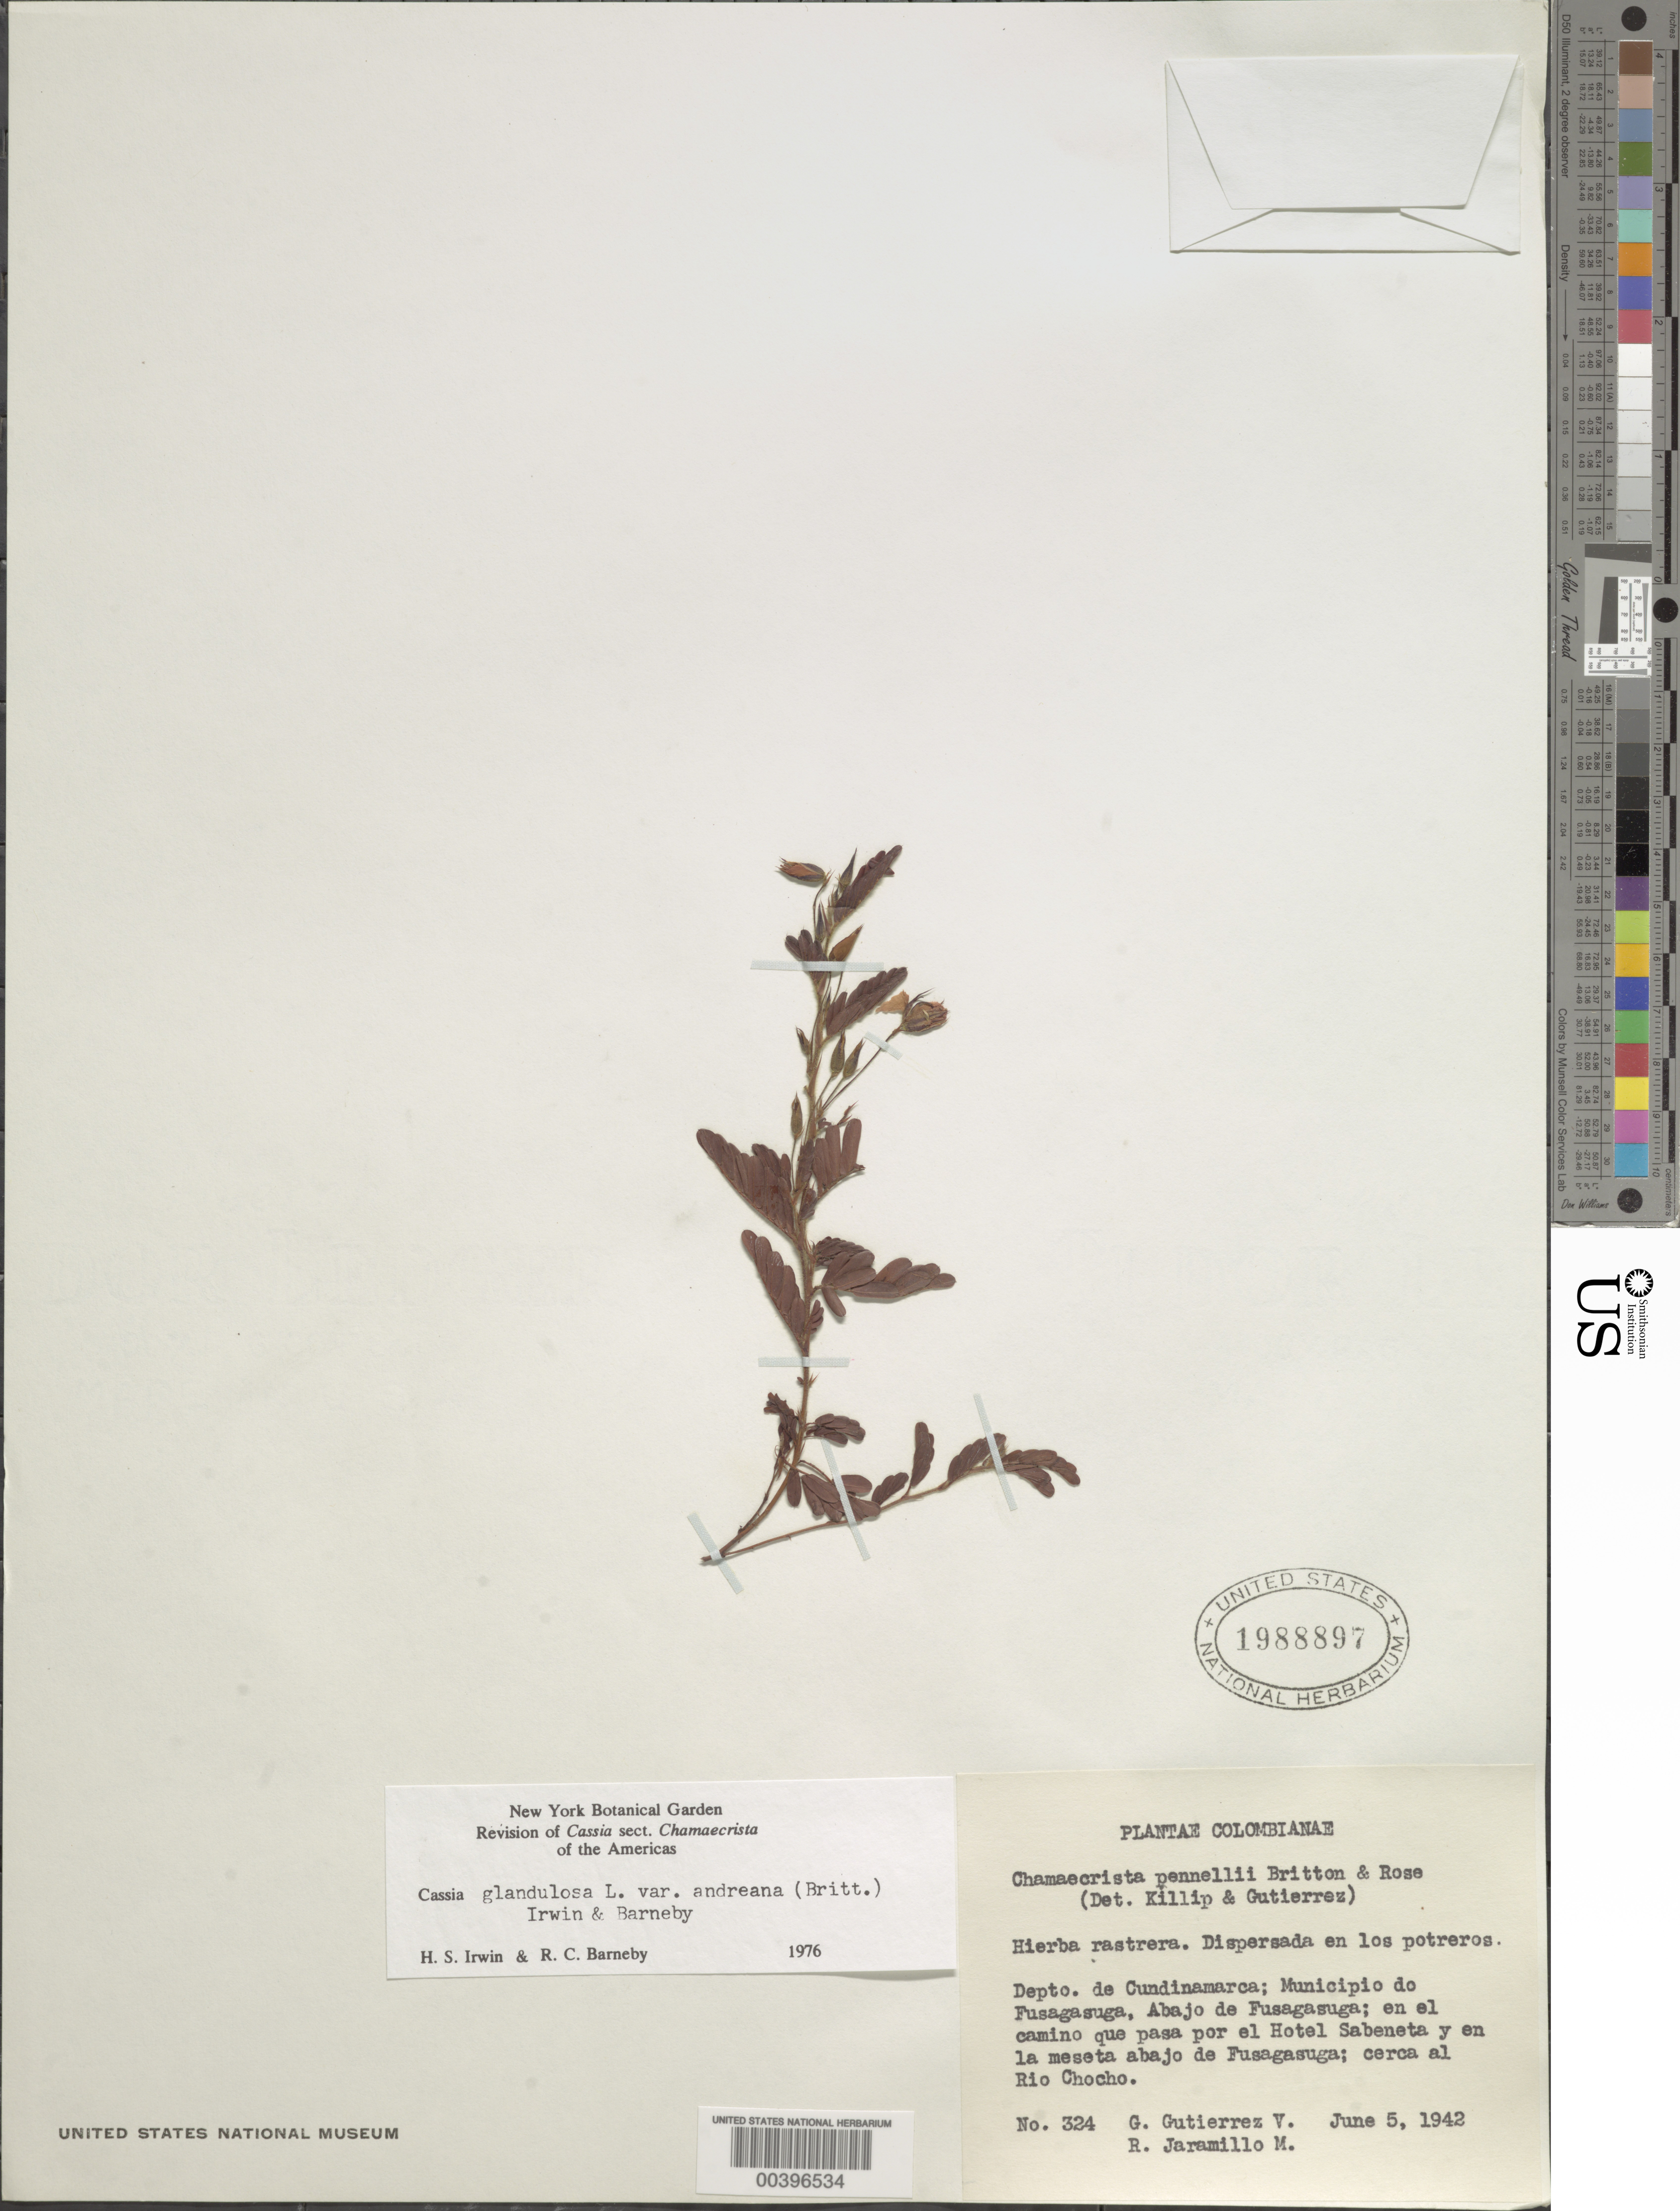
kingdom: Plantae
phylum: Tracheophyta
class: Magnoliopsida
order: Fabales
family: Fabaceae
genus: Chamaecrista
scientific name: Chamaecrista glandulosa var. andreana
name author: (Britton & Killip) H.S. Irwin & Barneby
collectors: G. Gutiérrez V. & R. Jaramillo M.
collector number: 324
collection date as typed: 05 Jun 1942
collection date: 1942-06-05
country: Colombia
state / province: Cundinamarca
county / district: Fusagasugá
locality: Abajo de Fusagasugá; en El Camino que Pasa Por el Hotel Sabeneta y en la Meseta Abajo de Fusagasugá; Cerca al Rio Chocho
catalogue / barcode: US 1988897